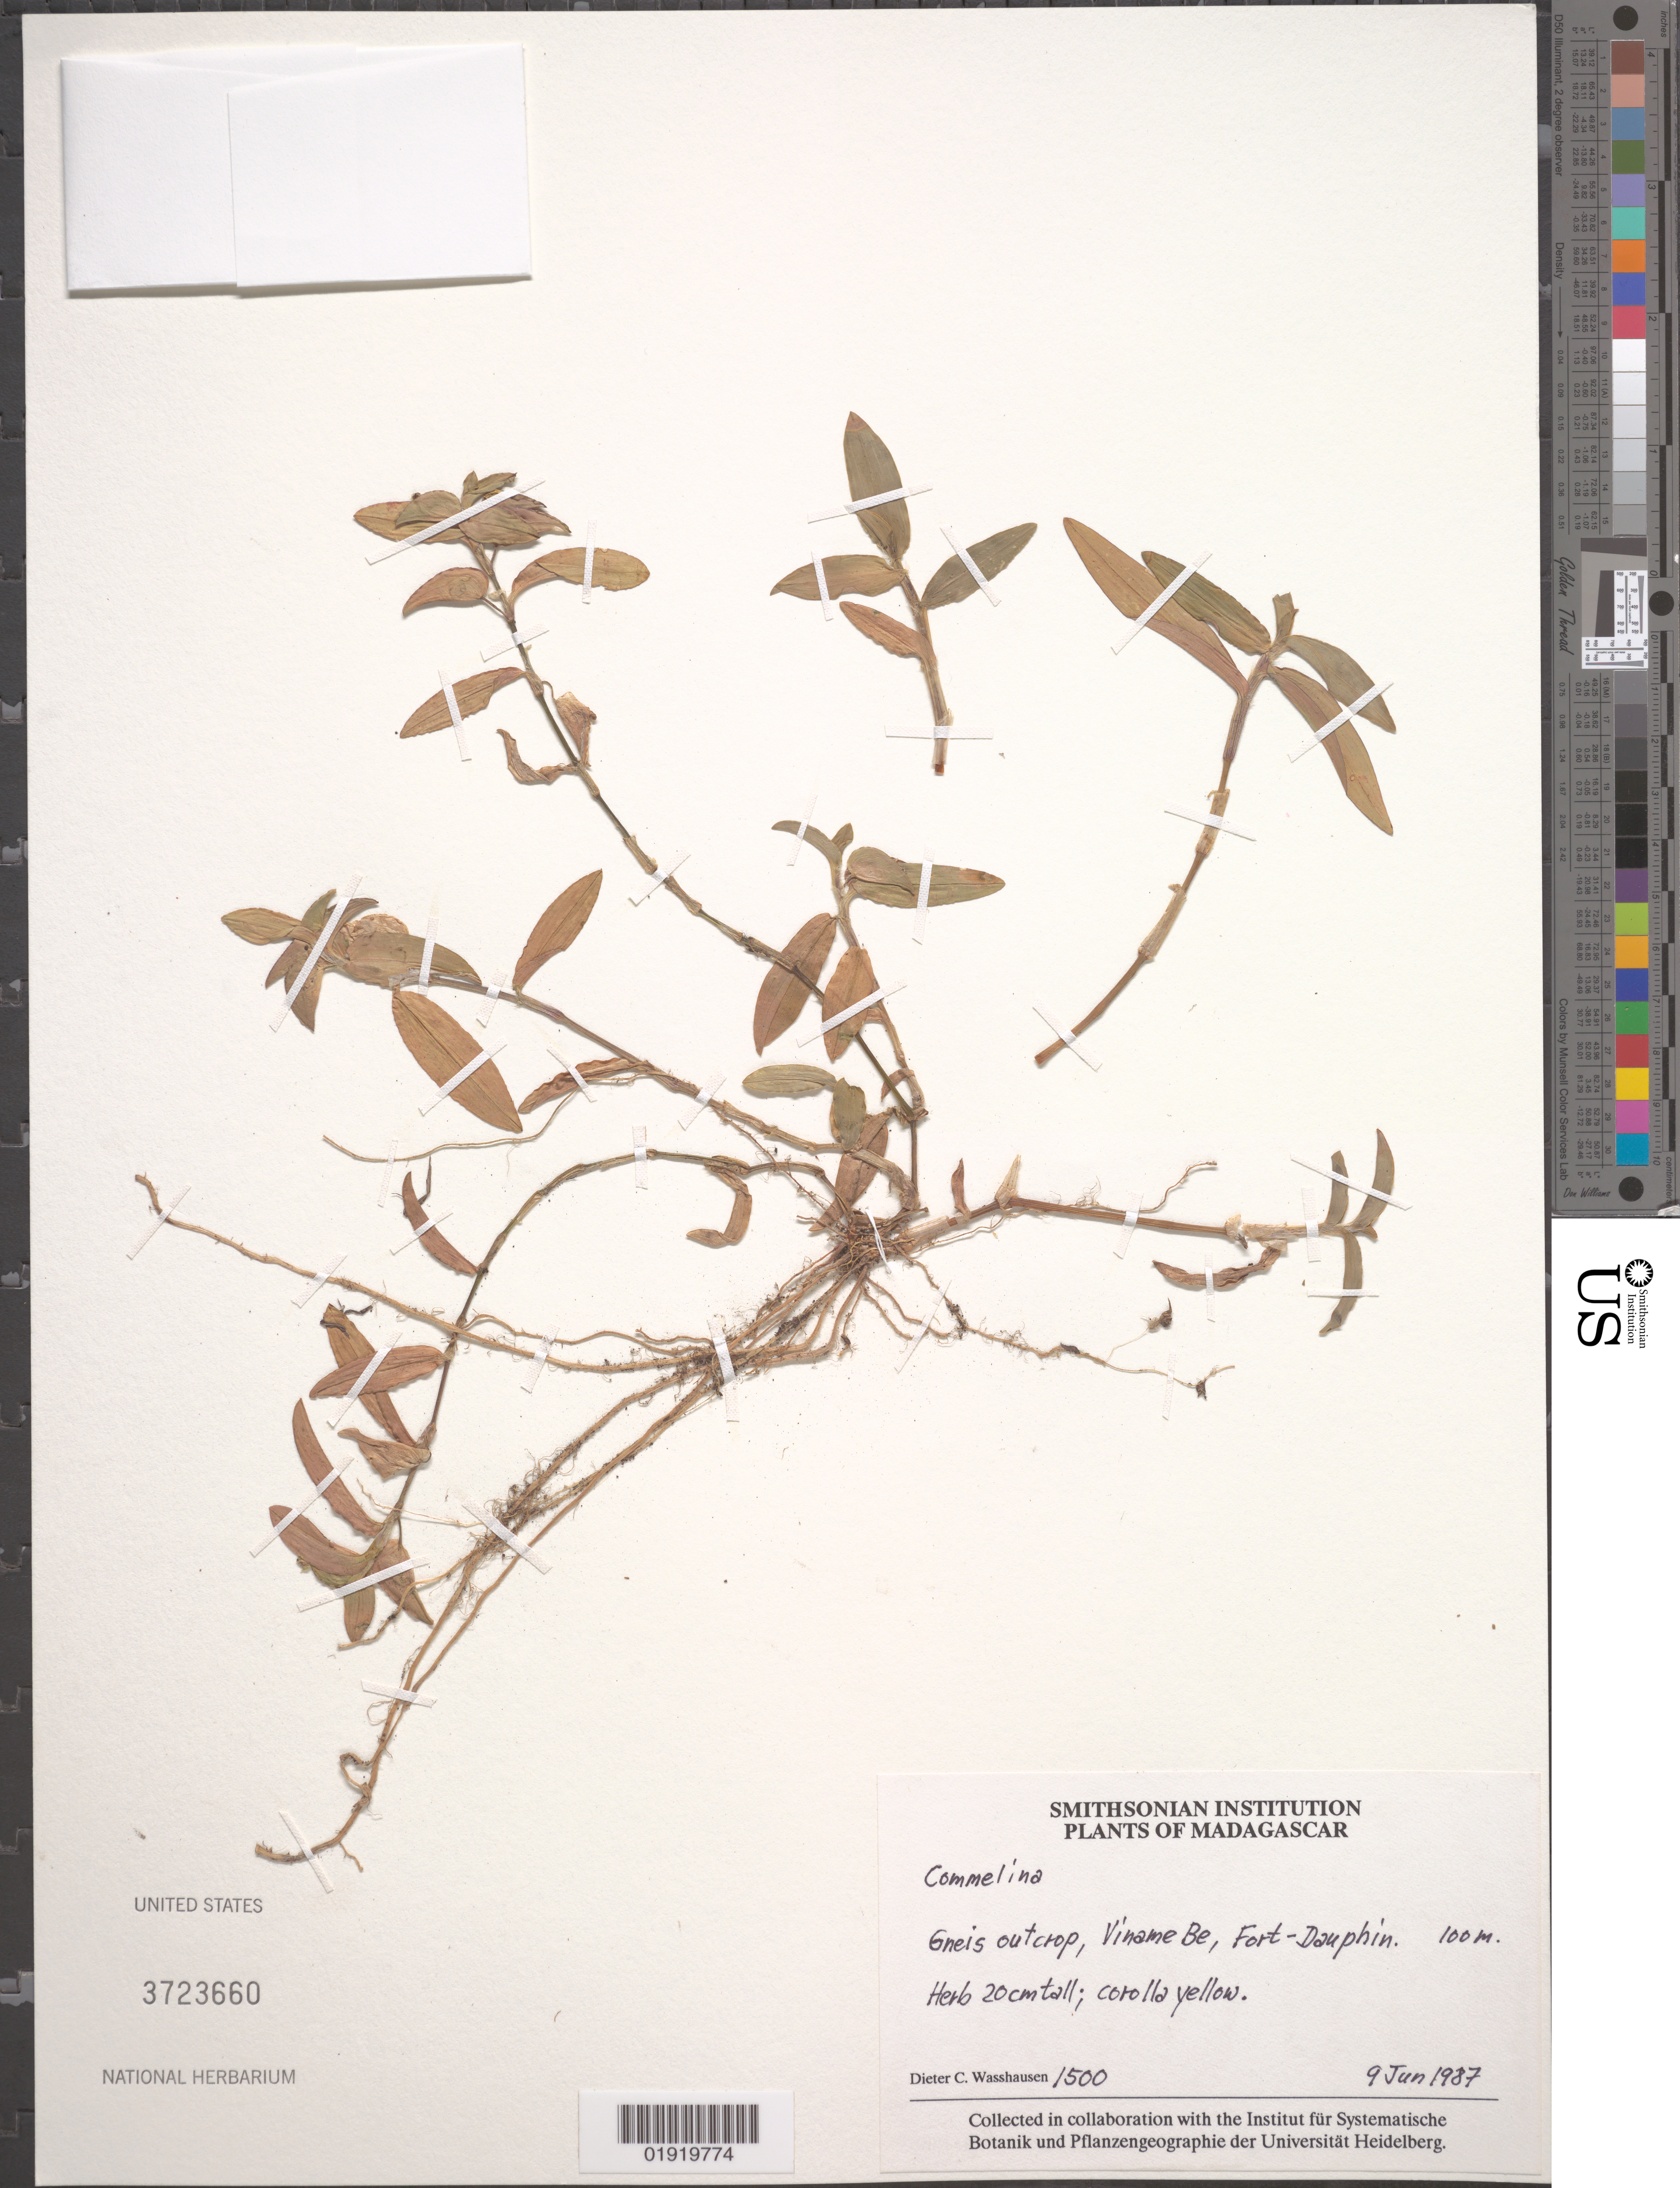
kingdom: Plantae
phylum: Tracheophyta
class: Liliopsida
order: Commelinales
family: Commelinaceae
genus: Commelina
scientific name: Commelina sp.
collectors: D. C. Wasshausen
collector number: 1500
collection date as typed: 9 Jun 1987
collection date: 1987-06-09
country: Madagascar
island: Madagascar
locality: Viname Be, Fort-Dauphin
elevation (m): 100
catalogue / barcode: US 3723660